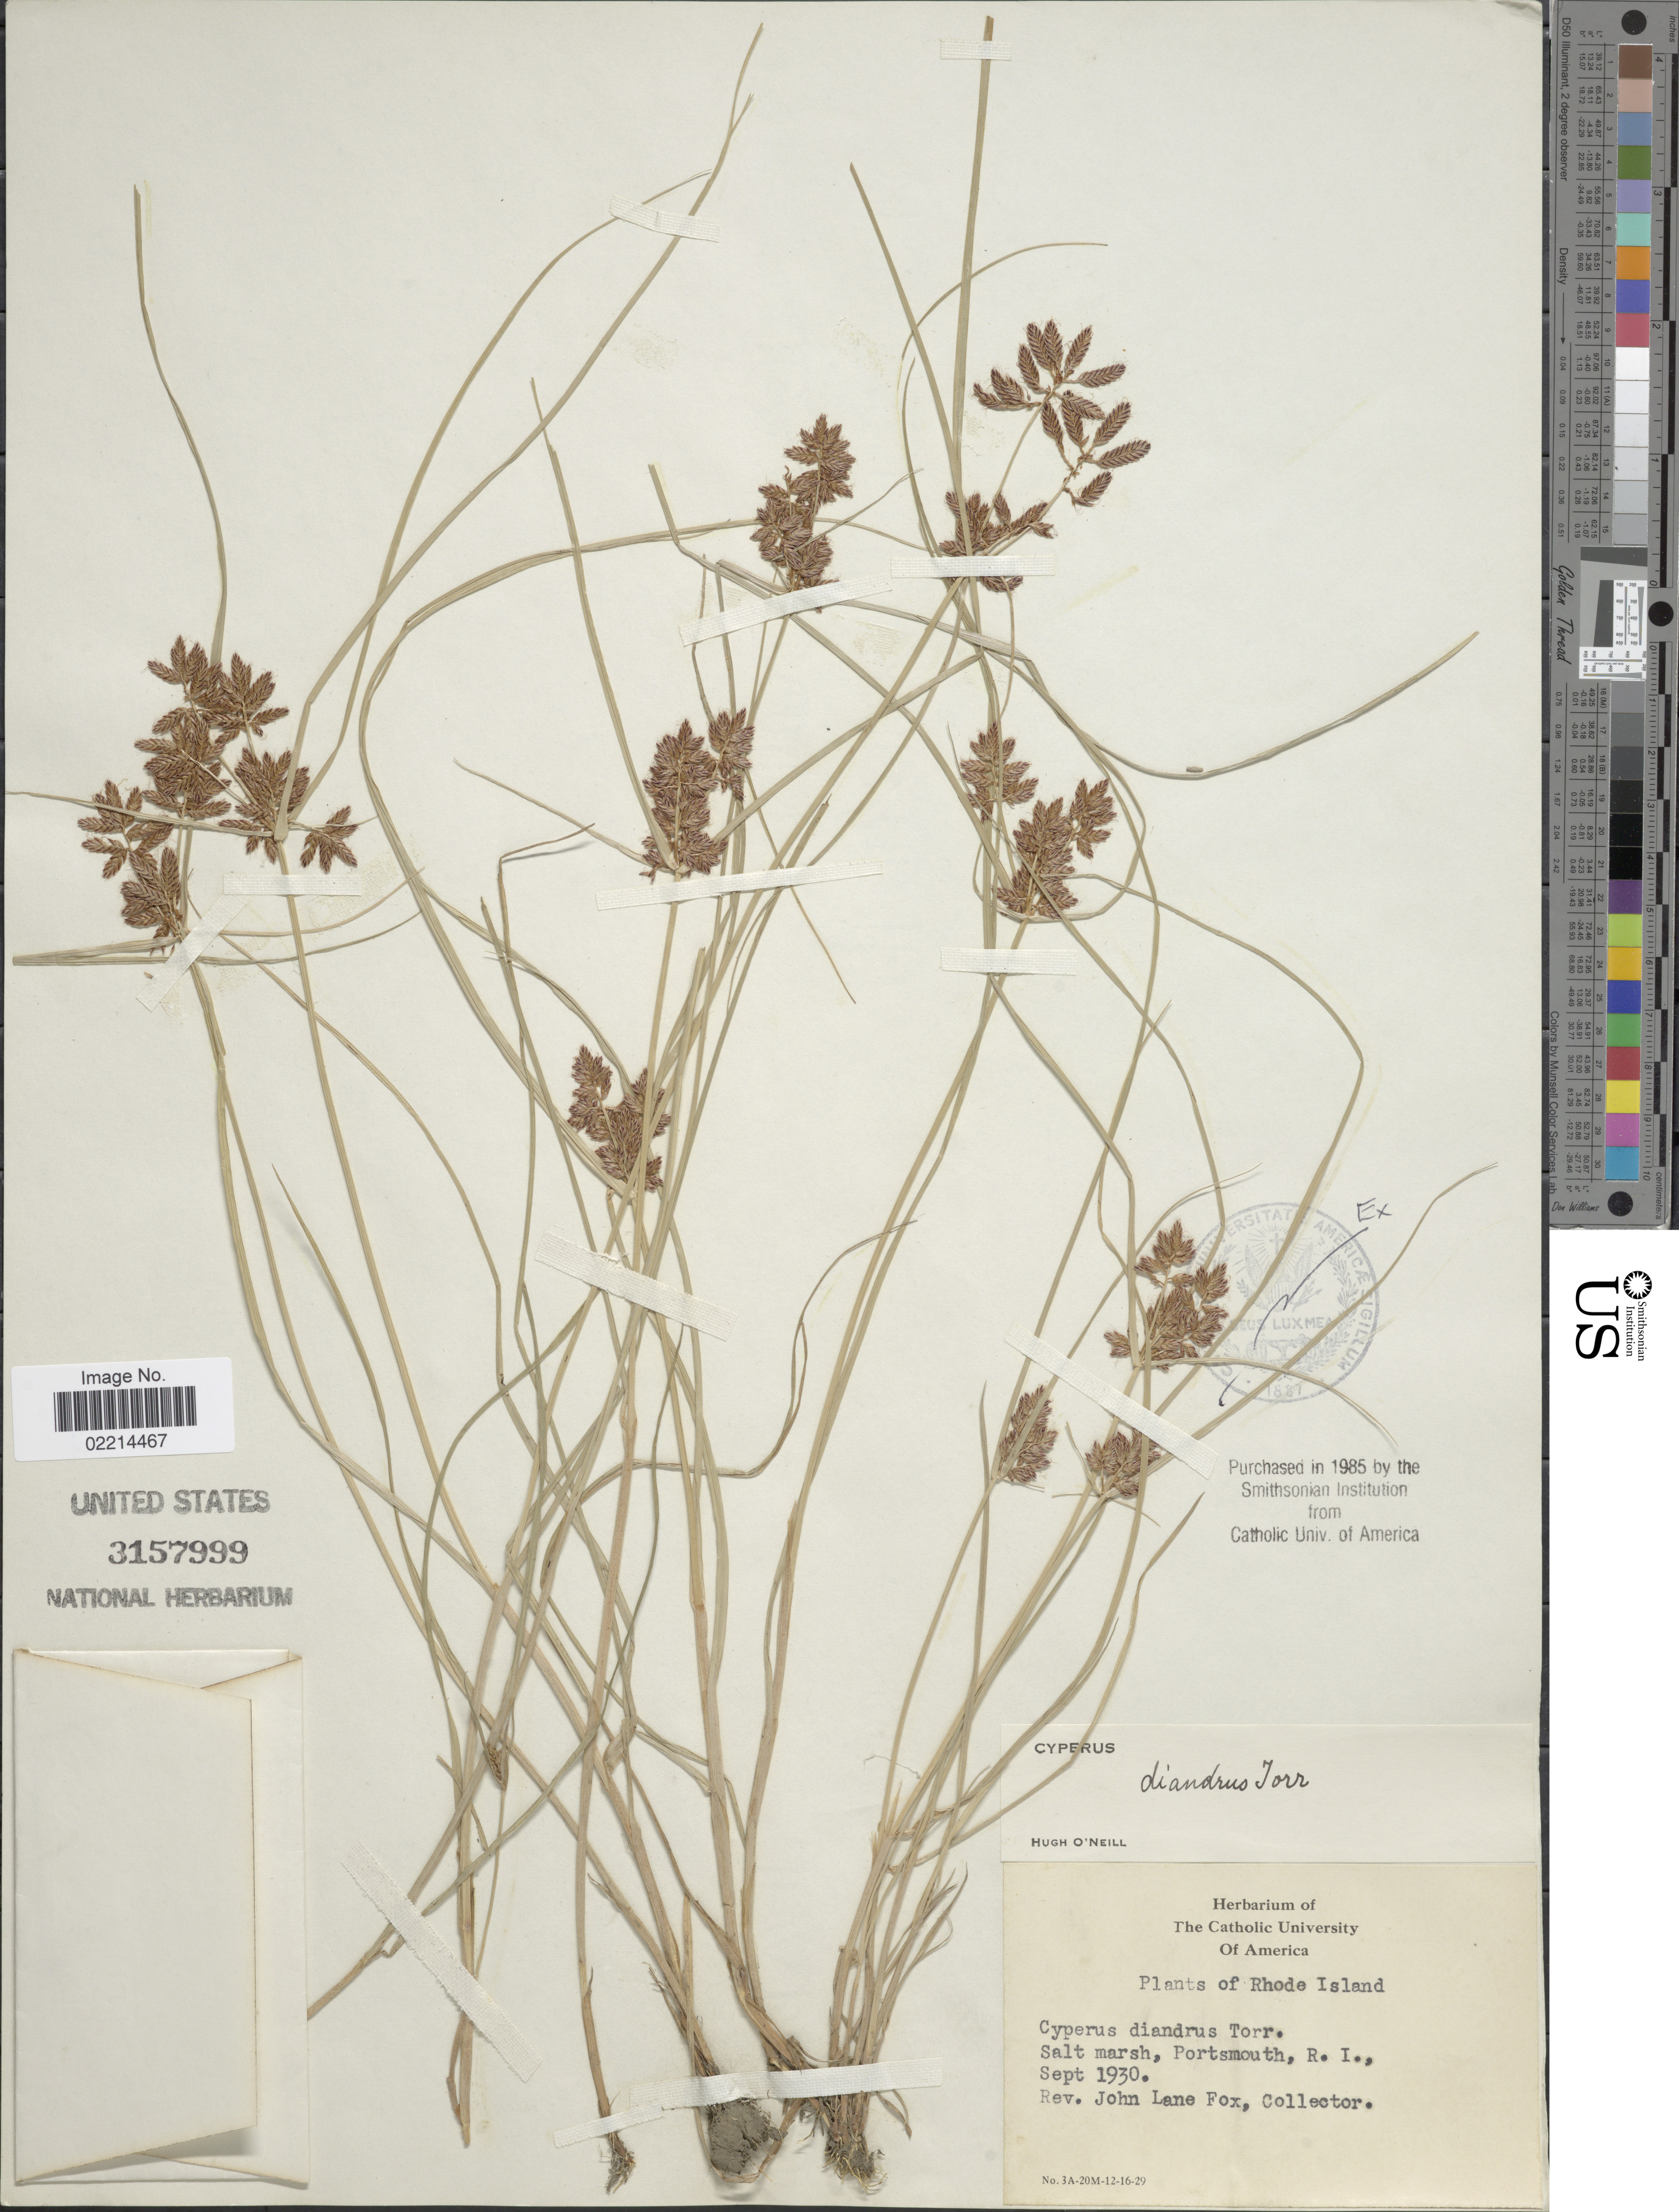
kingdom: Plantae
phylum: Tracheophyta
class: Liliopsida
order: Poales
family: Cyperaceae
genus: Cyperus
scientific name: Cyperus diandrus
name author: Torr.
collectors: J. Fox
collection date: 1930-09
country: United States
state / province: Rhode Island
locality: Salt marsh, Portsmouth.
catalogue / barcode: US 3157999